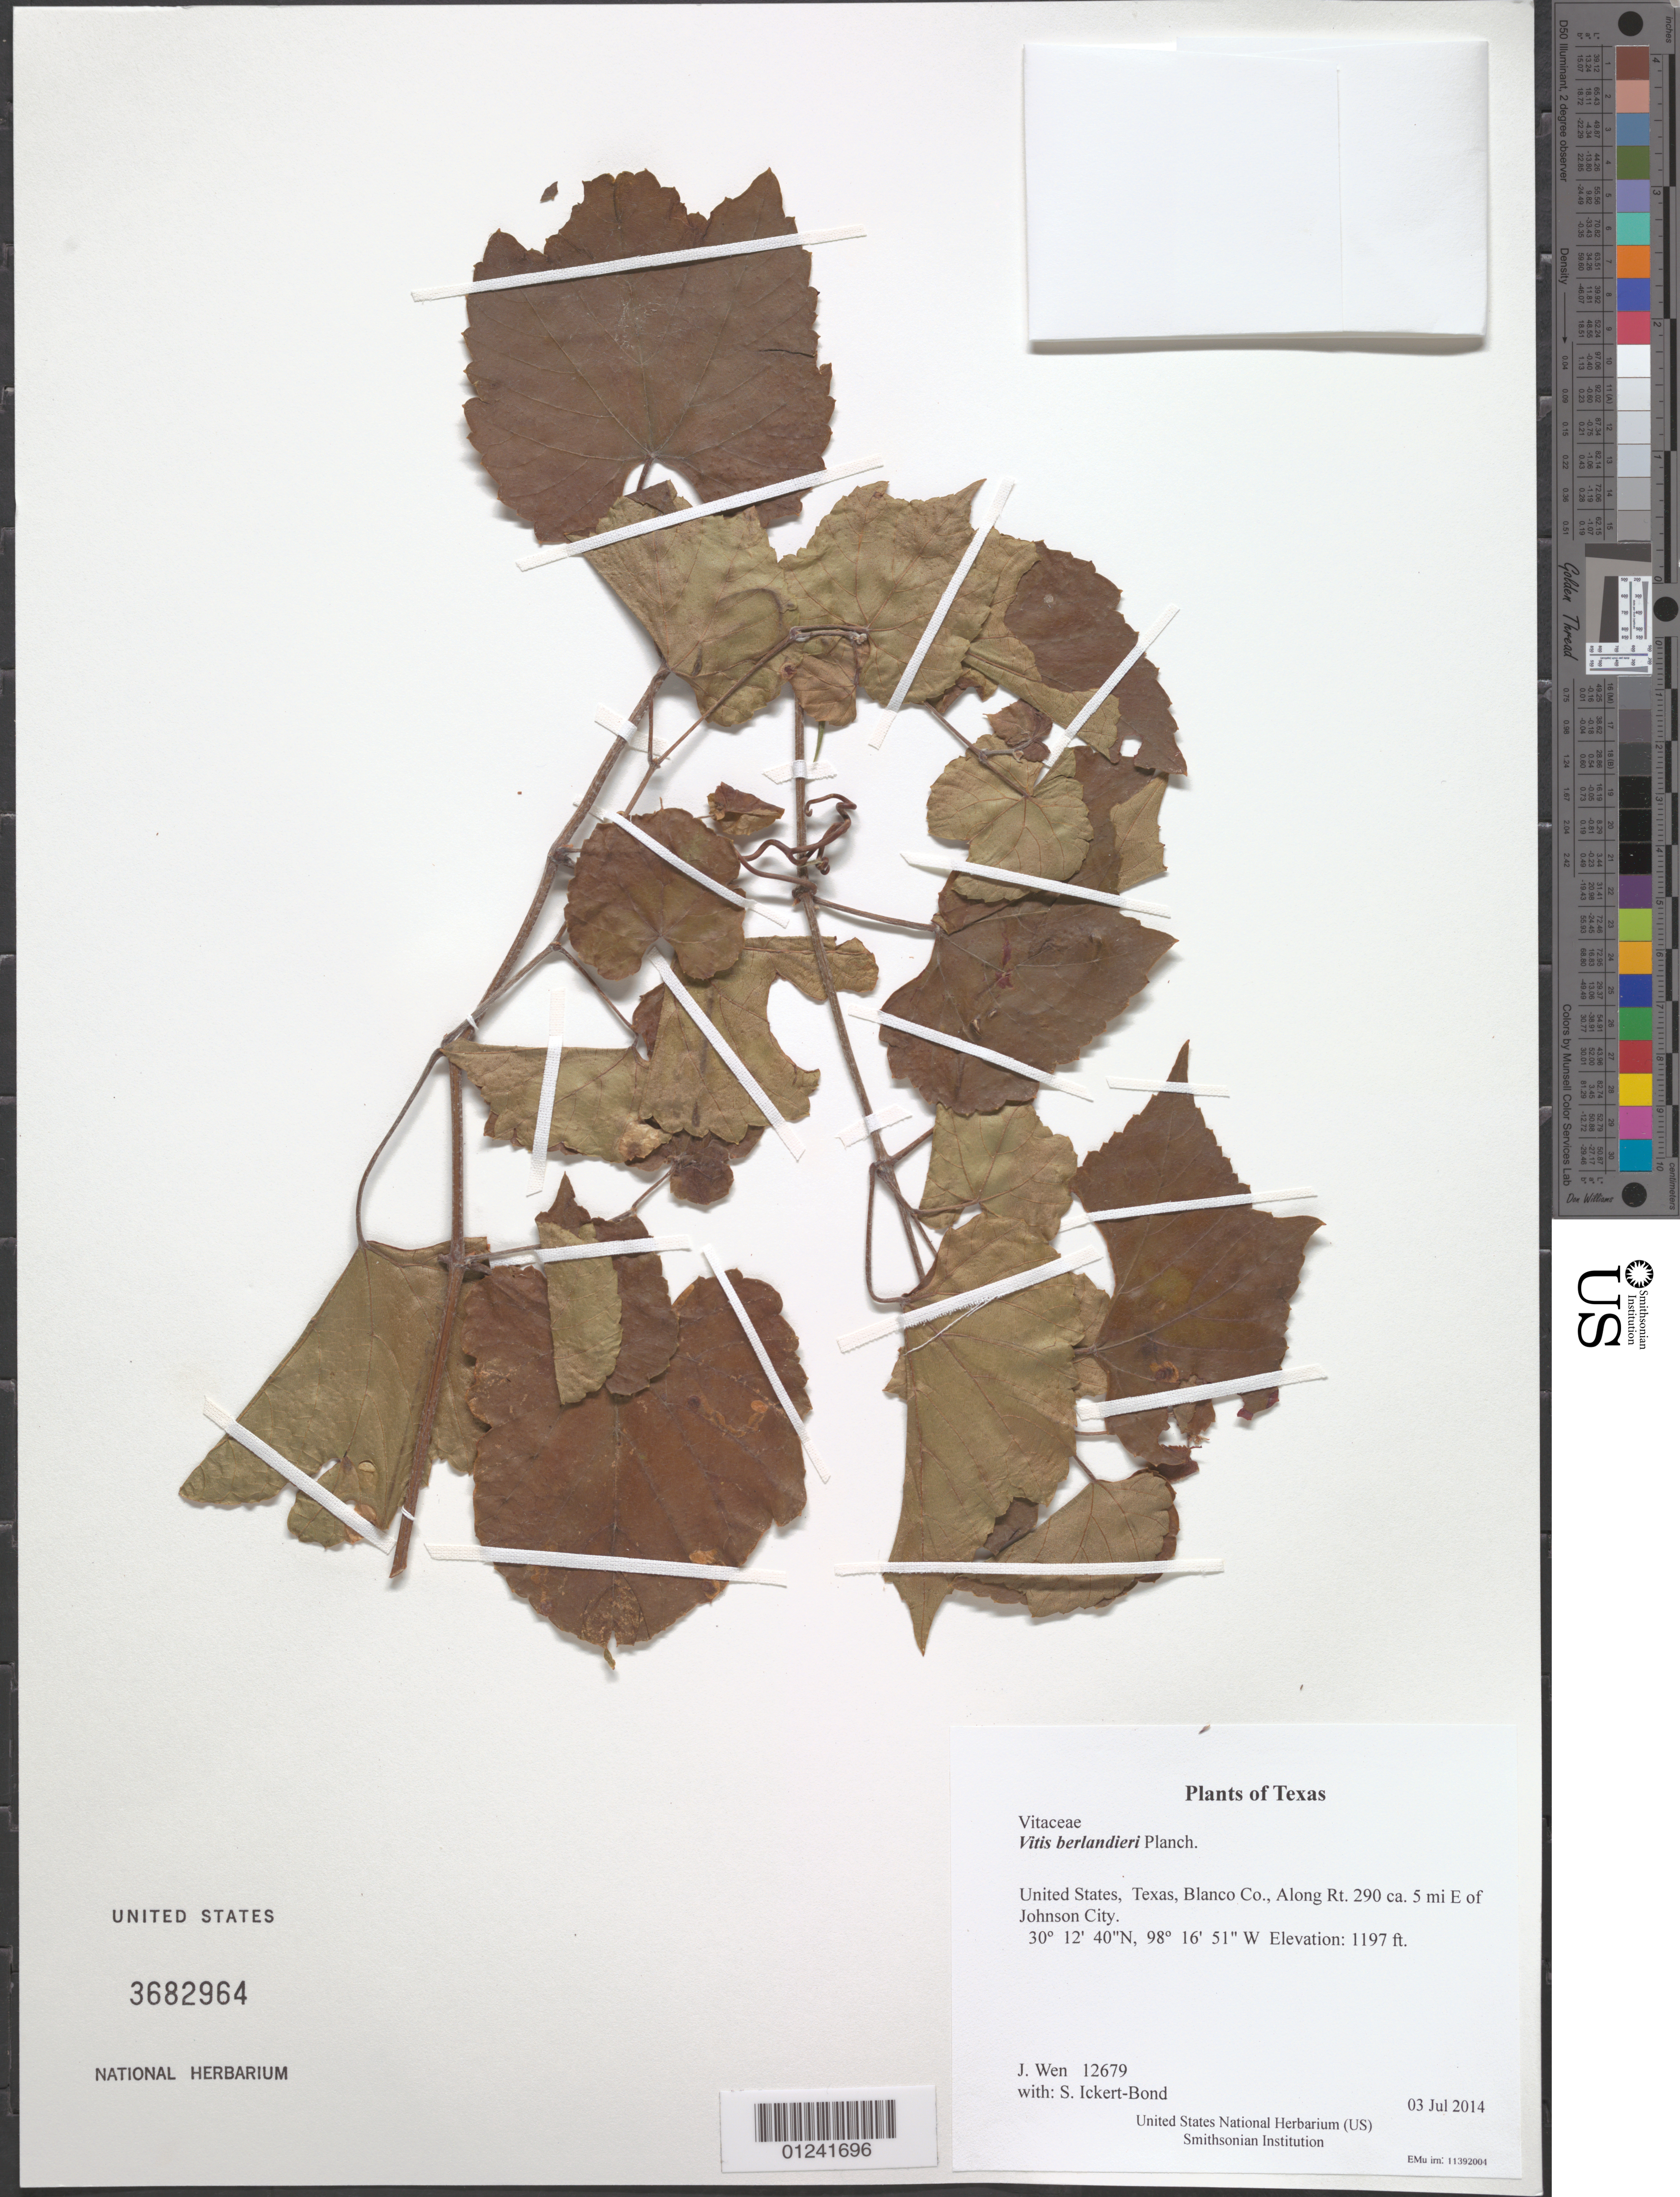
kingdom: Plantae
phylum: Tracheophyta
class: Magnoliopsida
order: Vitales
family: Vitaceae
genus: Vitis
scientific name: Vitis berlandieri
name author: Planch.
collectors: J. Wen & S. Ickert-Bond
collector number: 12679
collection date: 2014-07-03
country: United States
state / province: Texas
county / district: Blanco Co.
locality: Along Rt. 290 ca. 5 mi E of Johnson City.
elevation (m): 365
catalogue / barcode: US 3682964